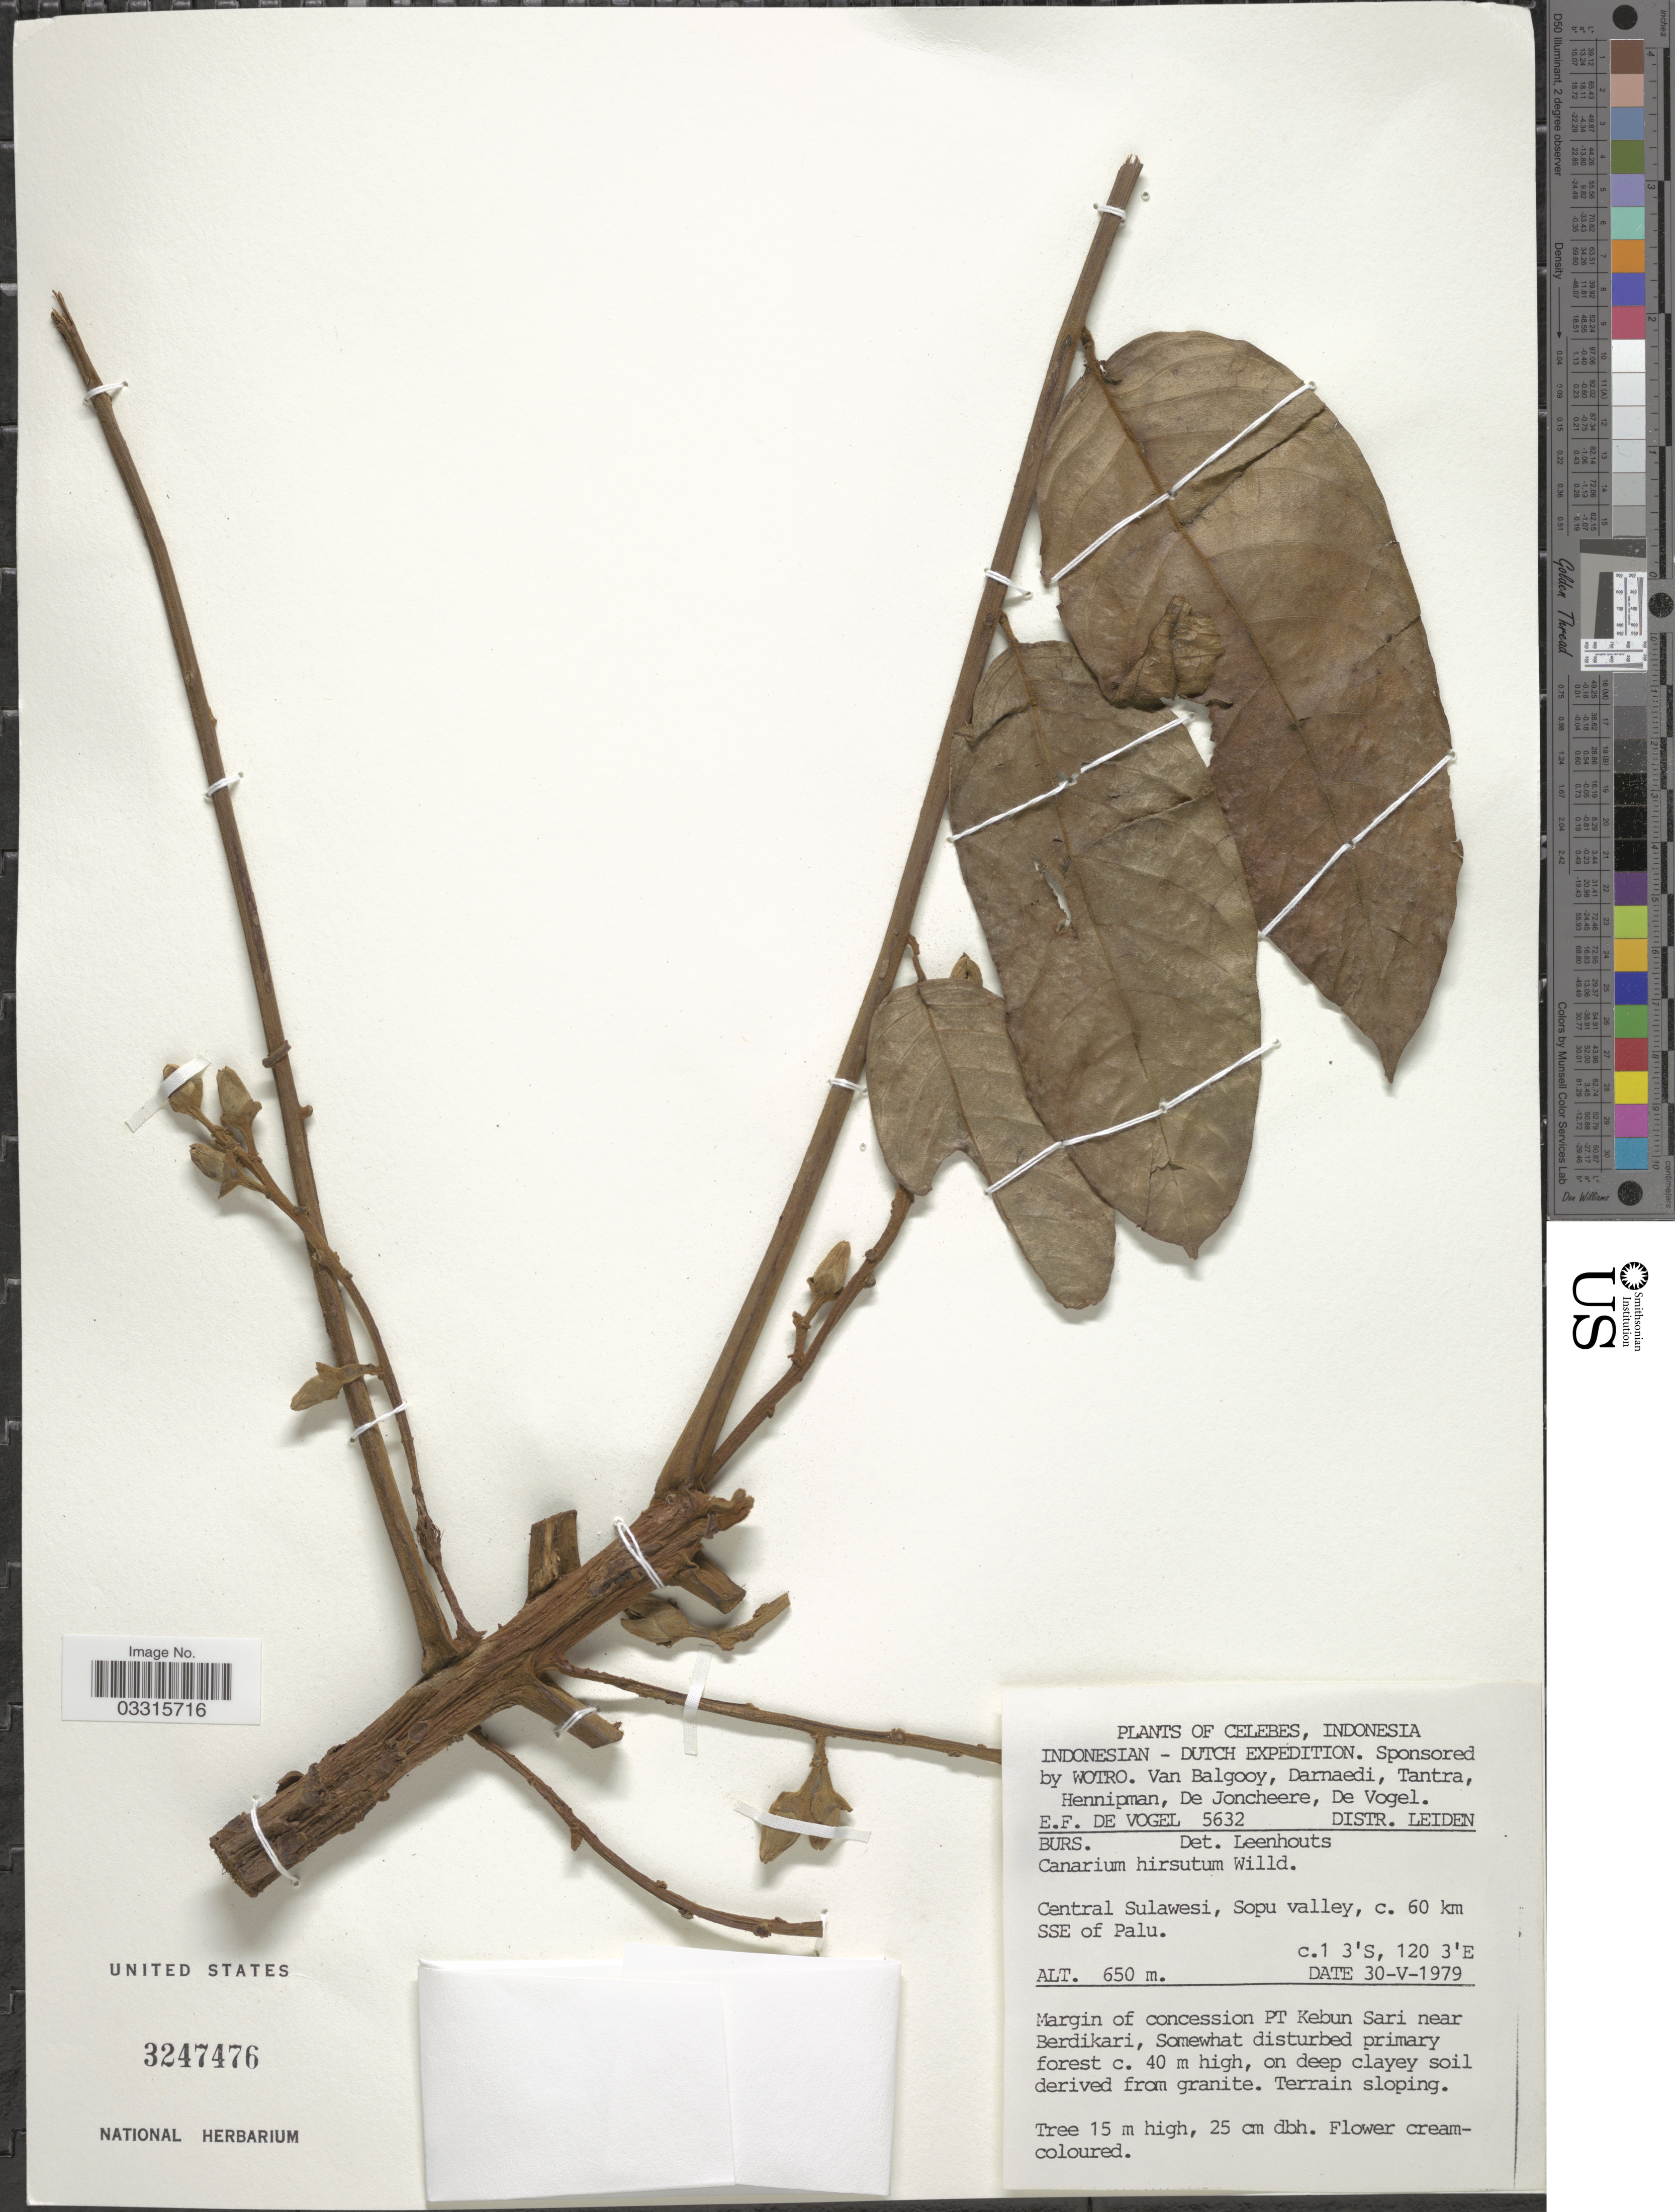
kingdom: Plantae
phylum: Tracheophyta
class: Magnoliopsida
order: Sapindales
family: Burseraceae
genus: Canarium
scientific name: Canarium hirsutum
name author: Willd.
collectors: E. F. de Vogel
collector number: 5632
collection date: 1979-05-30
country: Indonesia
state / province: Sulawesi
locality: Celebes. Central Sulawesi, Sopu valley, c. 60 km SSE of Palu. Margin of concession PT Kebun Sari near Berdikari.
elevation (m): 650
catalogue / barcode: US 3247476